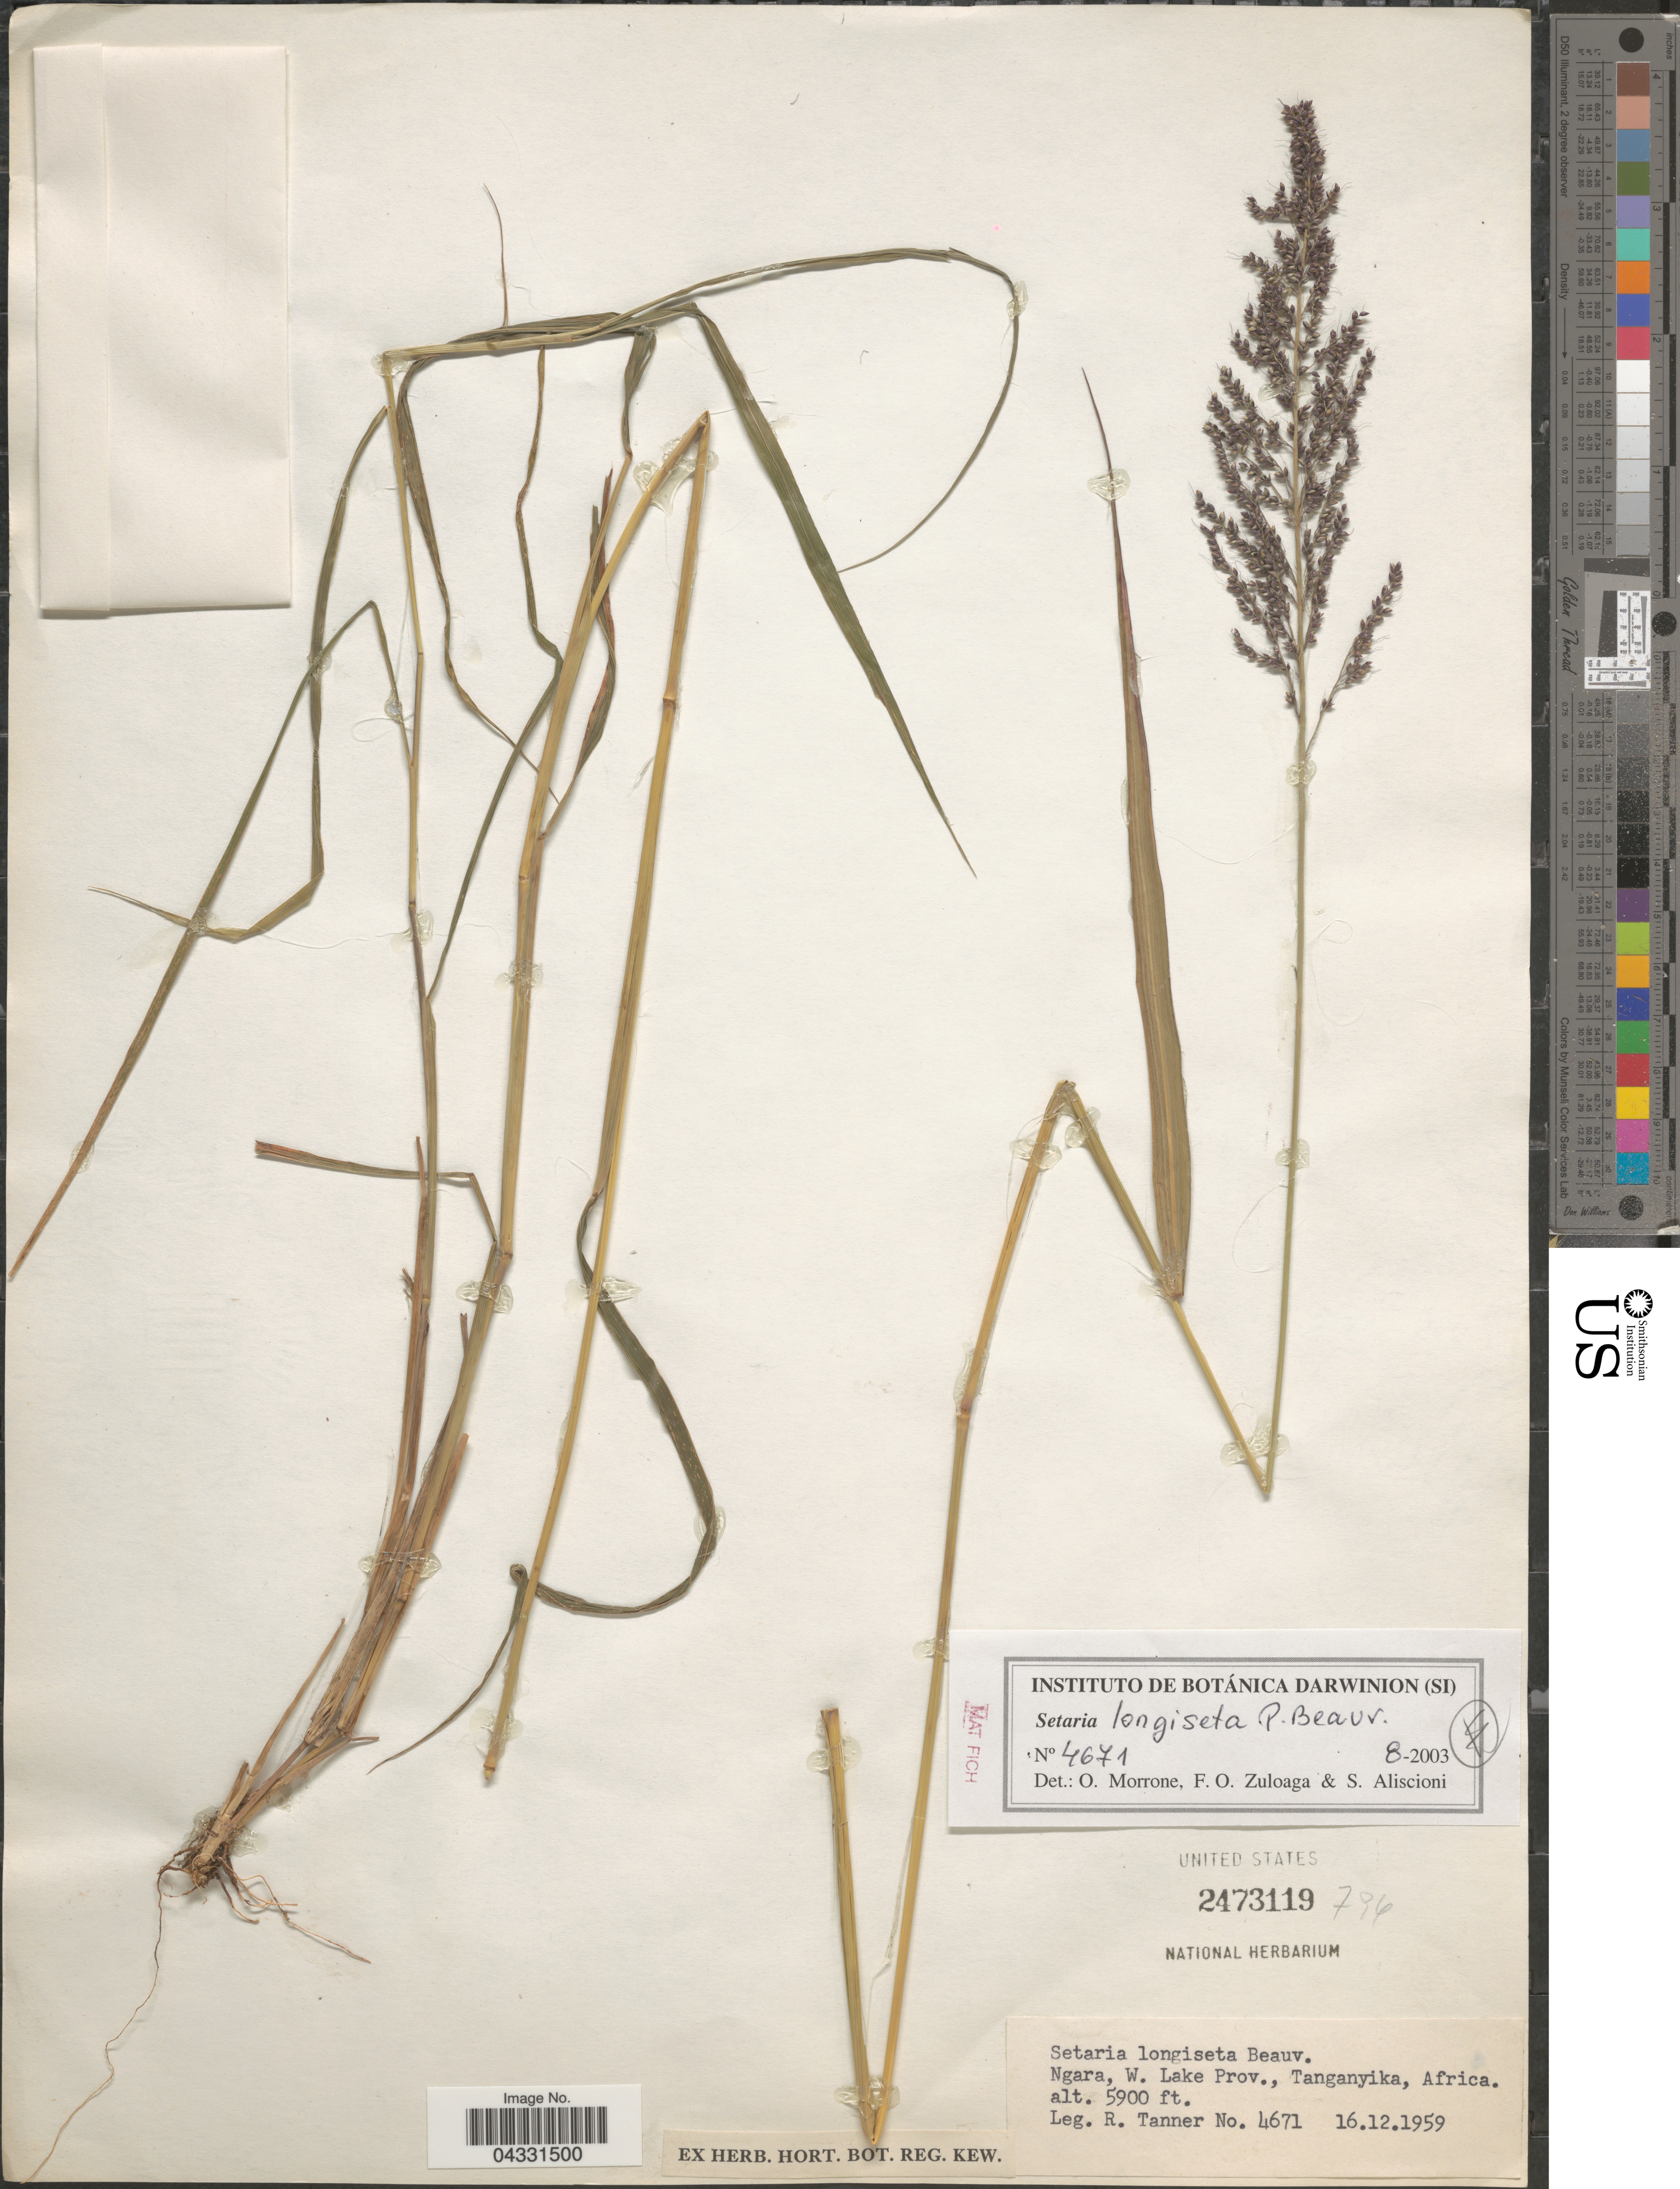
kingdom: Plantae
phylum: Tracheophyta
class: Liliopsida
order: Poales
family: Poaceae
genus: Setaria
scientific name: Setaria longiseta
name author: P. Beauv.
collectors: R. Tanner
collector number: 4671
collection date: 1959-12-16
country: Tanzania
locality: Ngara, W. Lake Prov., Tanganyika.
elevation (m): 1798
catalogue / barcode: US 2473119